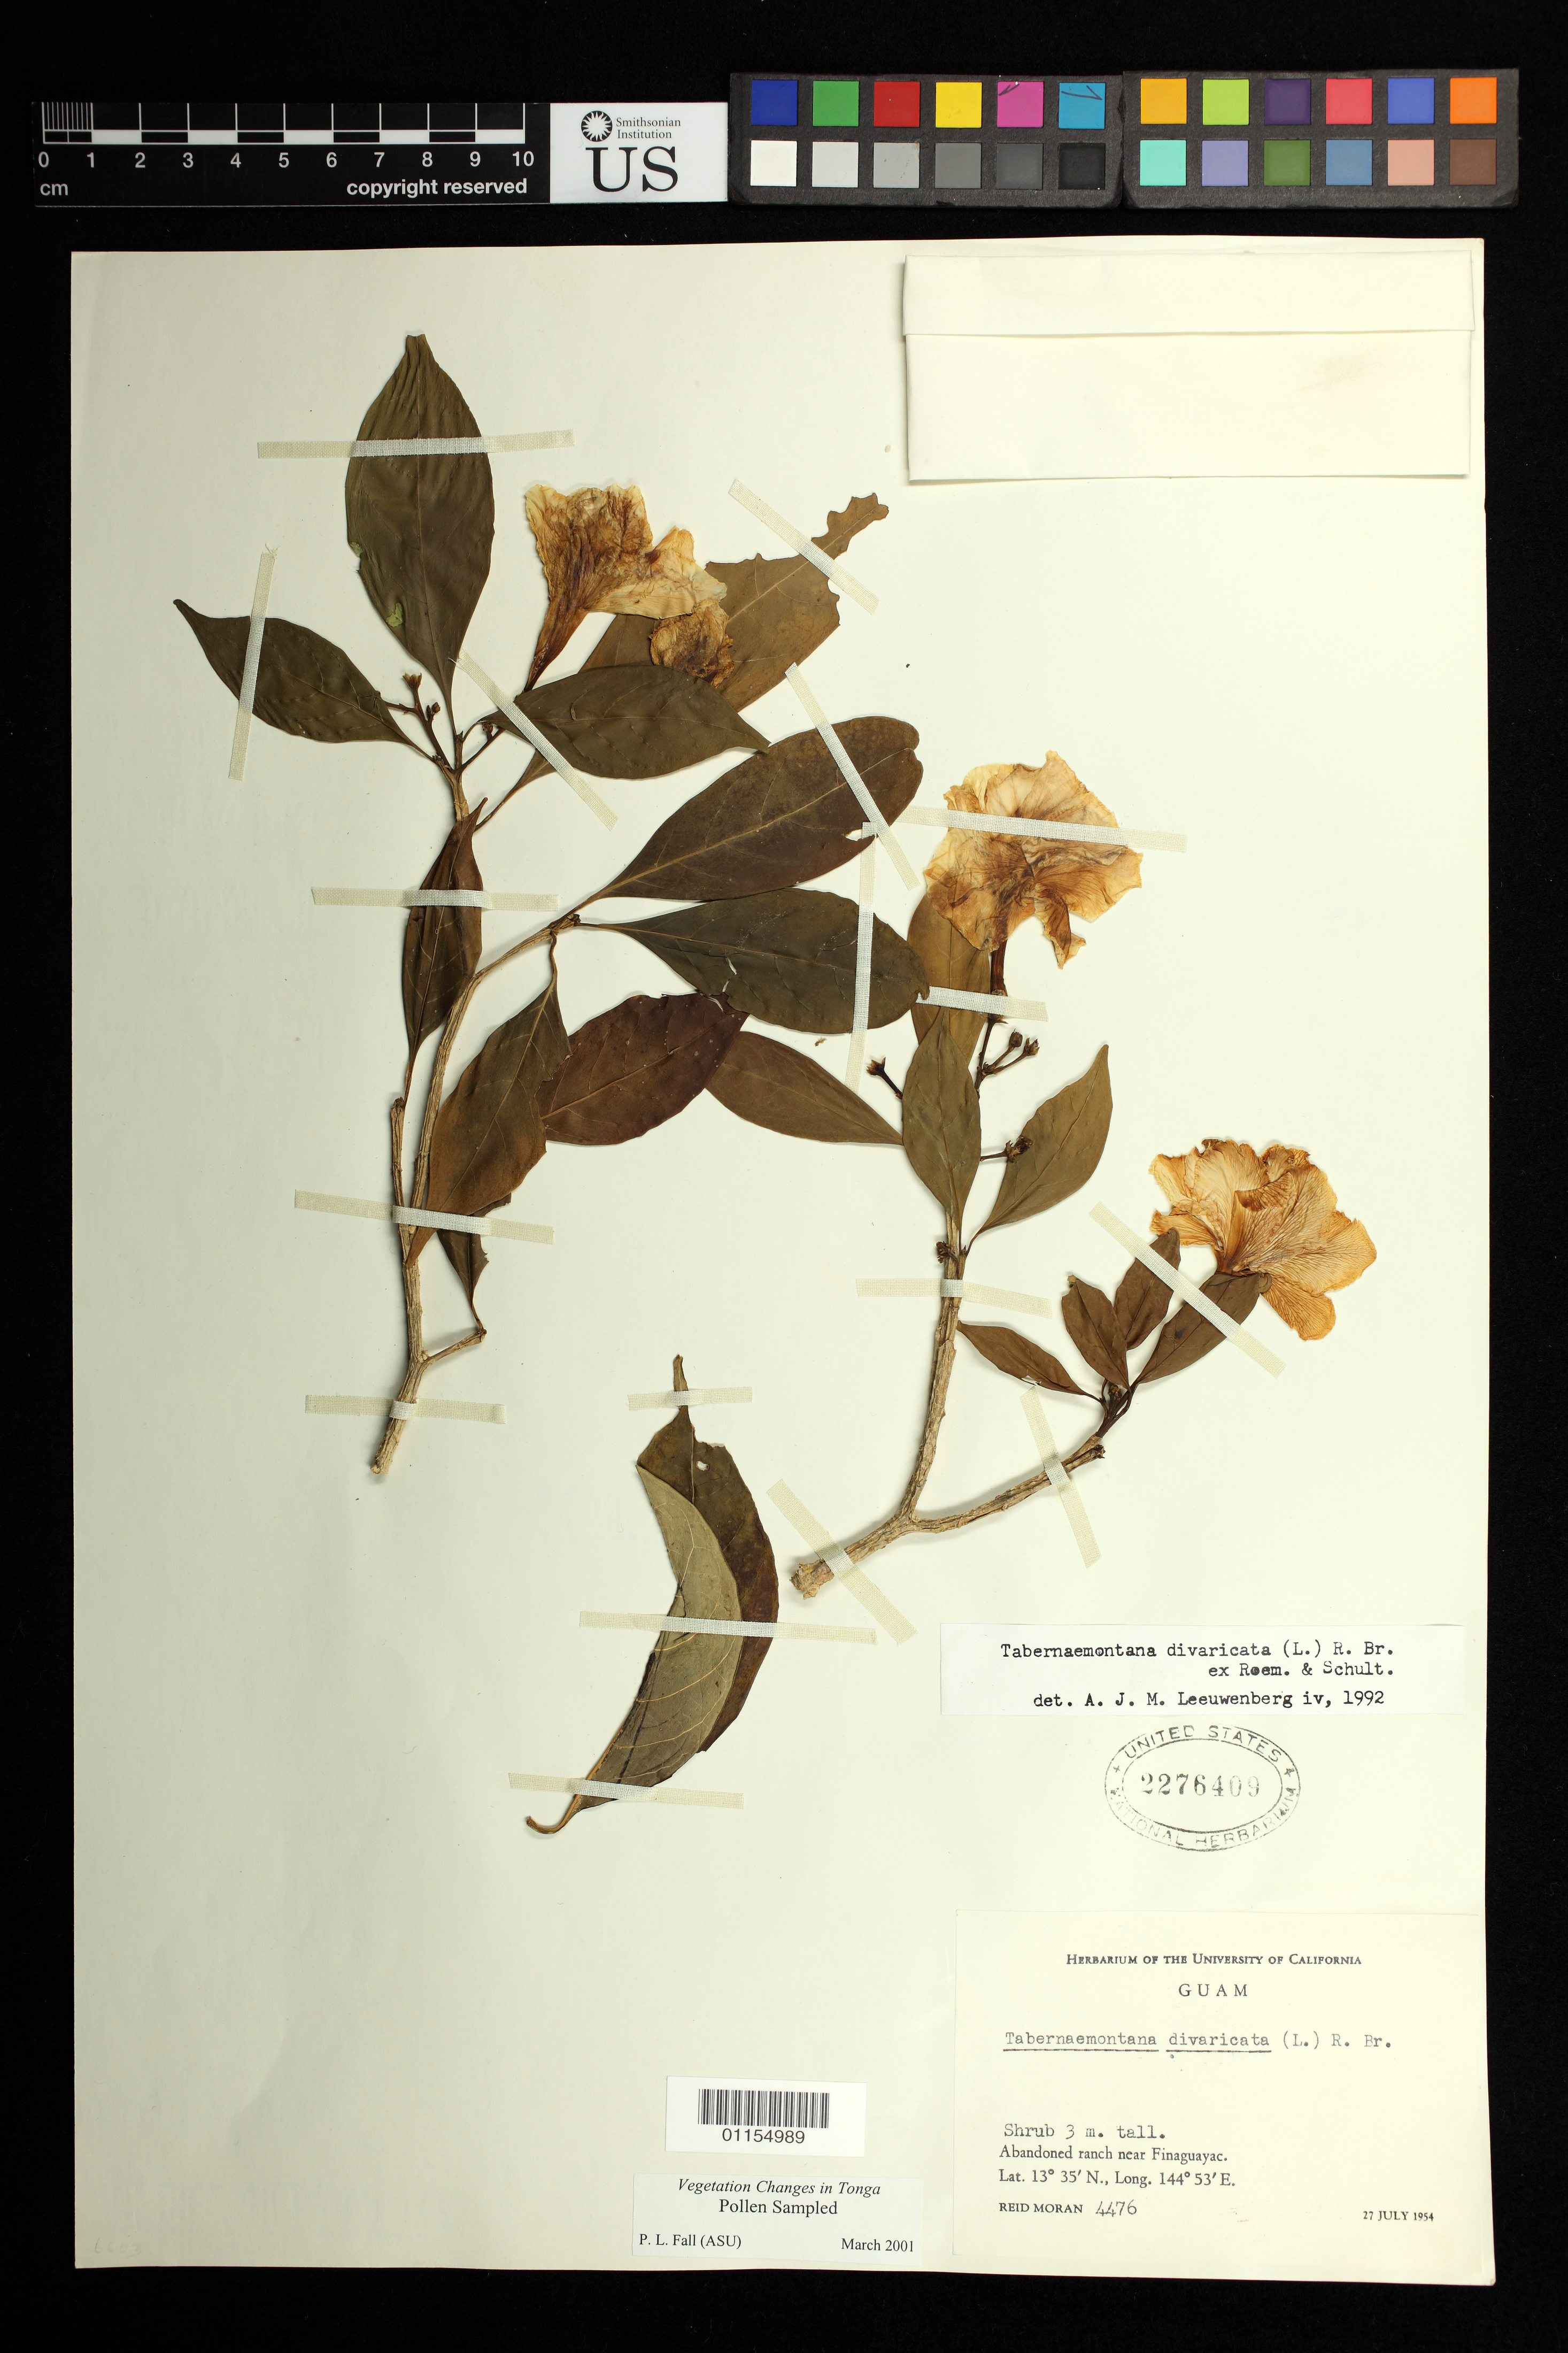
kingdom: Plantae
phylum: Tracheophyta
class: Magnoliopsida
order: Gentianales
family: Apocynaceae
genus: Tabernaemontana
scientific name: Tabernaemontana divaricata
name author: (L.) R. Br. ex Roem. & Schult.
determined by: Leeuwenberg, A. J. M.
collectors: R. V. Moran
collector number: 4476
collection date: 1954-07-27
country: Guam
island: Guam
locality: Near Finaguayac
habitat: Abandoned ranch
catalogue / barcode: US 2276409